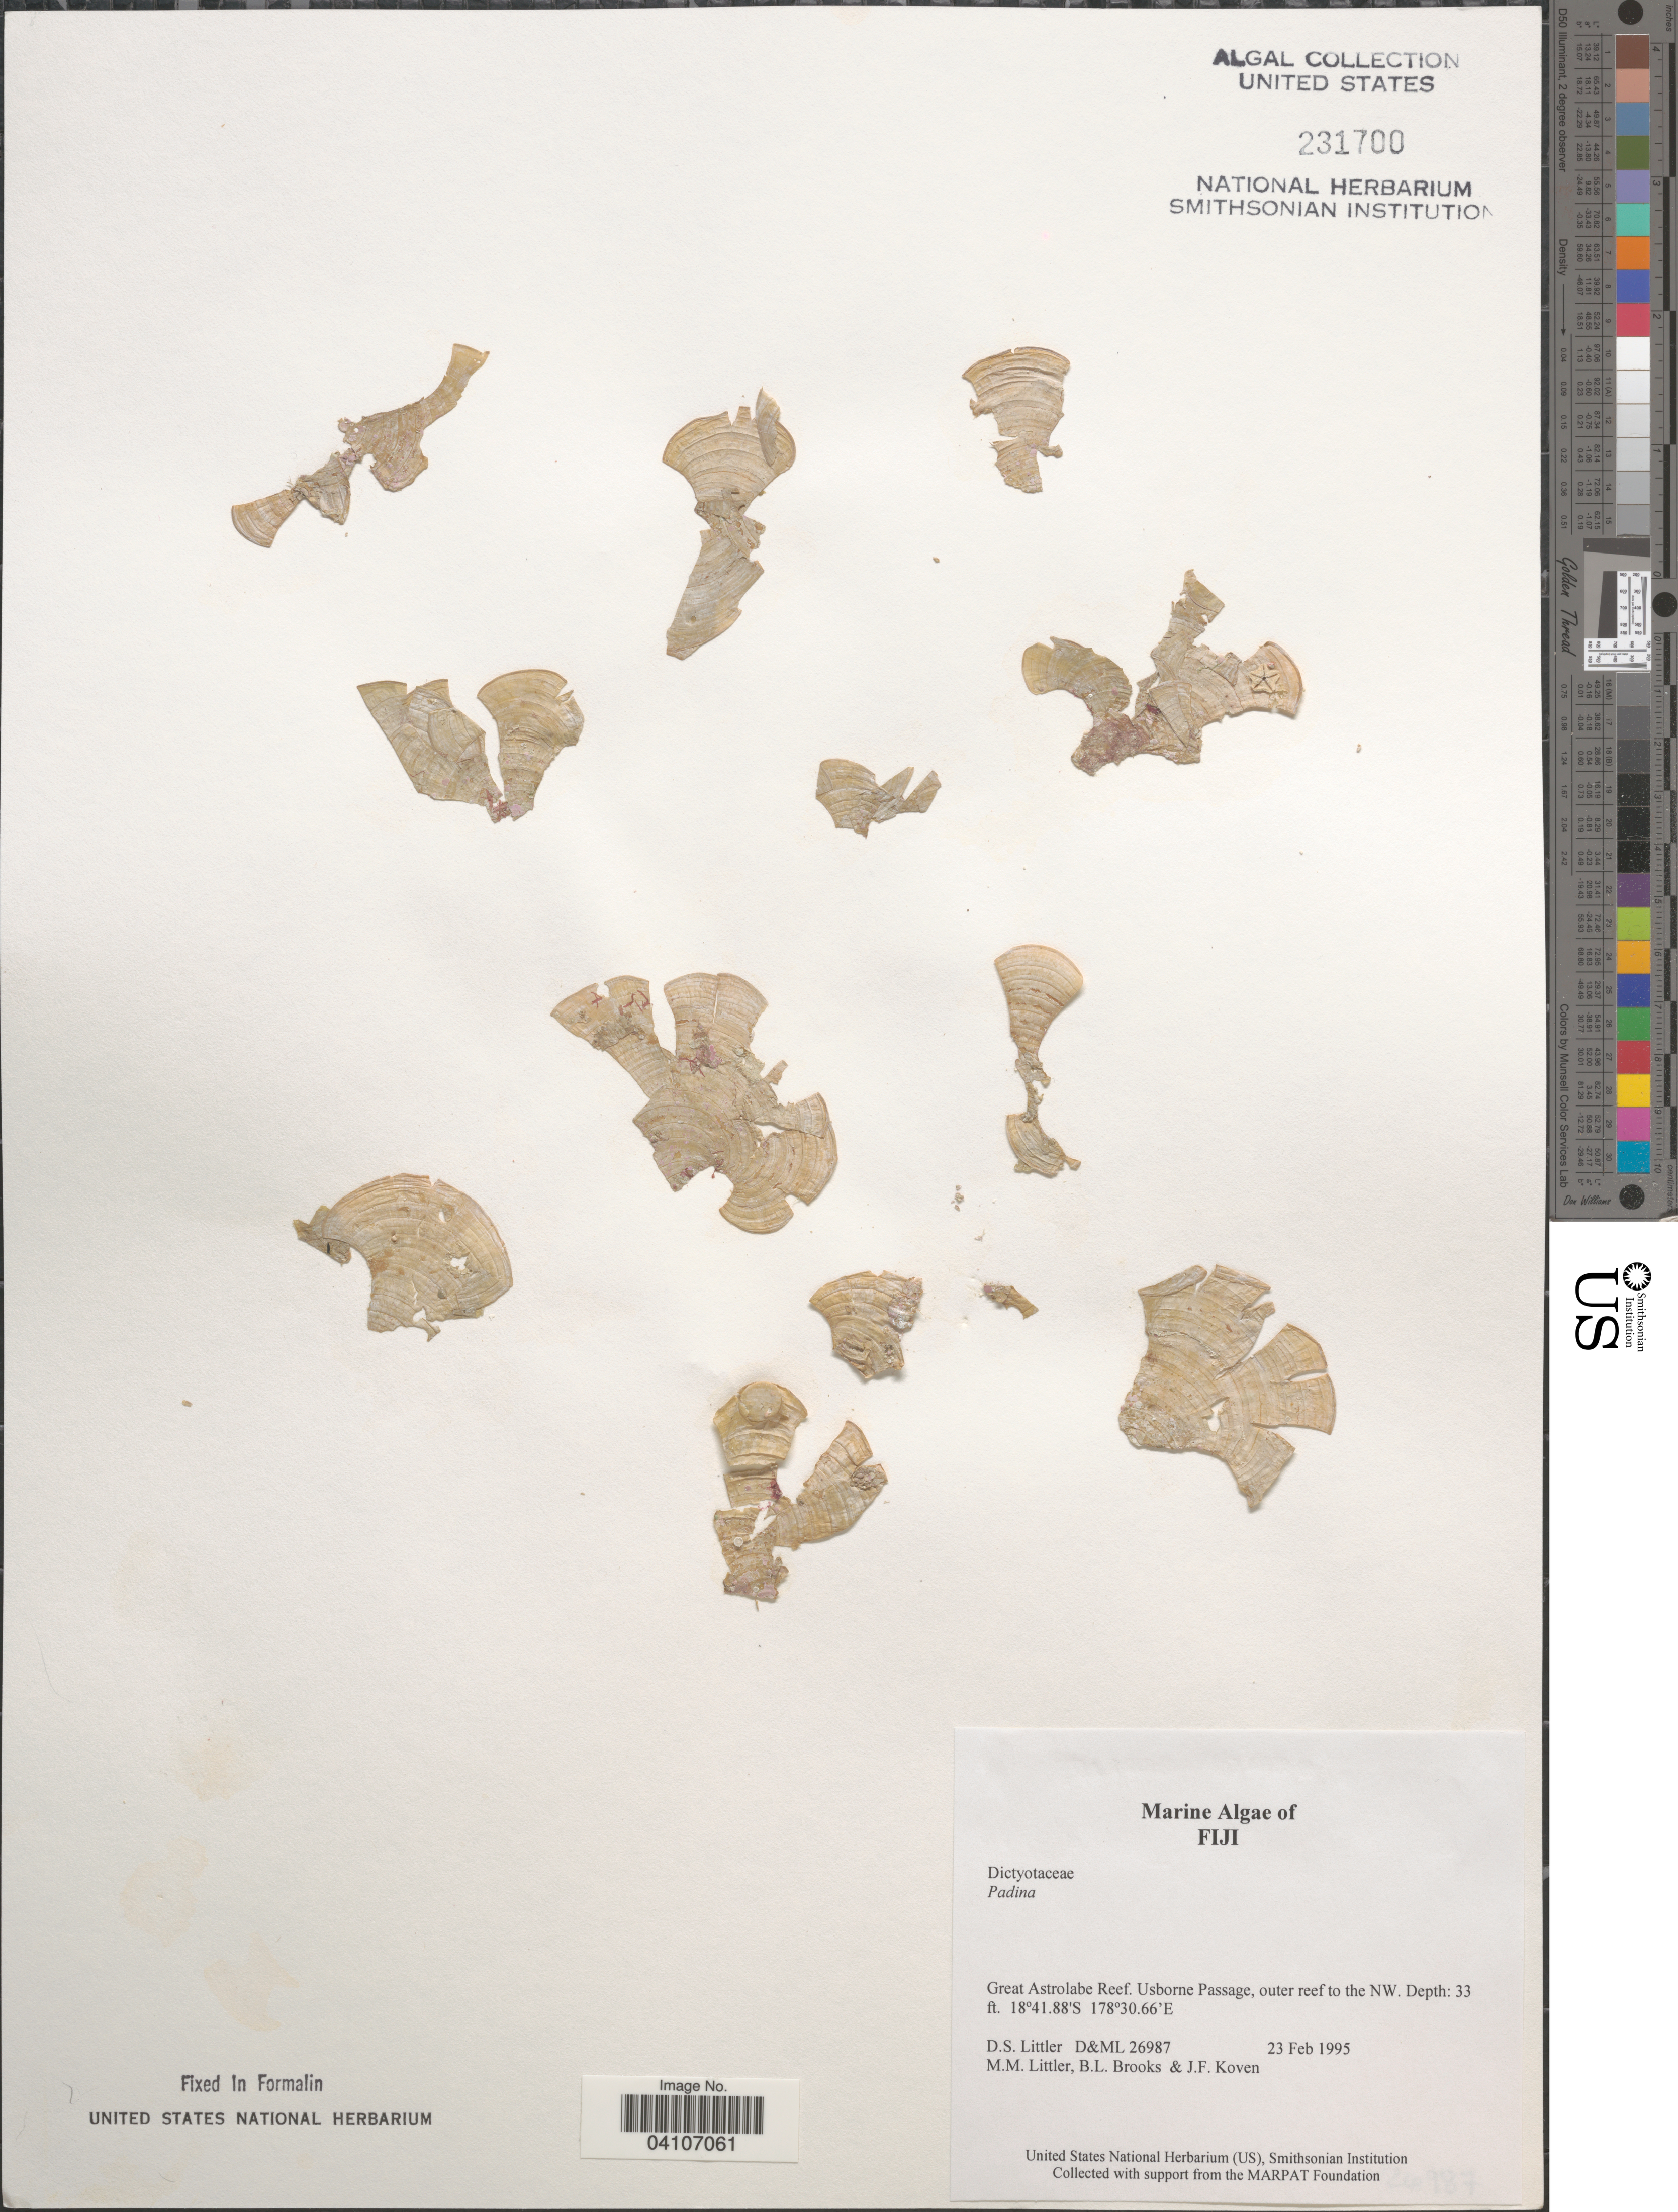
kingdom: Chromista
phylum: Ochrophyta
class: Phaeophyceae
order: Dictyotales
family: Dictyotaceae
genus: Padina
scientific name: Padina sp.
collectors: D. S. Littler, B. Brooks & J. Koven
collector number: D&ML26987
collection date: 1995-02-23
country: Fiji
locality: Great Astrolabe Reef. Usborne Passage, outer reef to the NW.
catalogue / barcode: US 231700